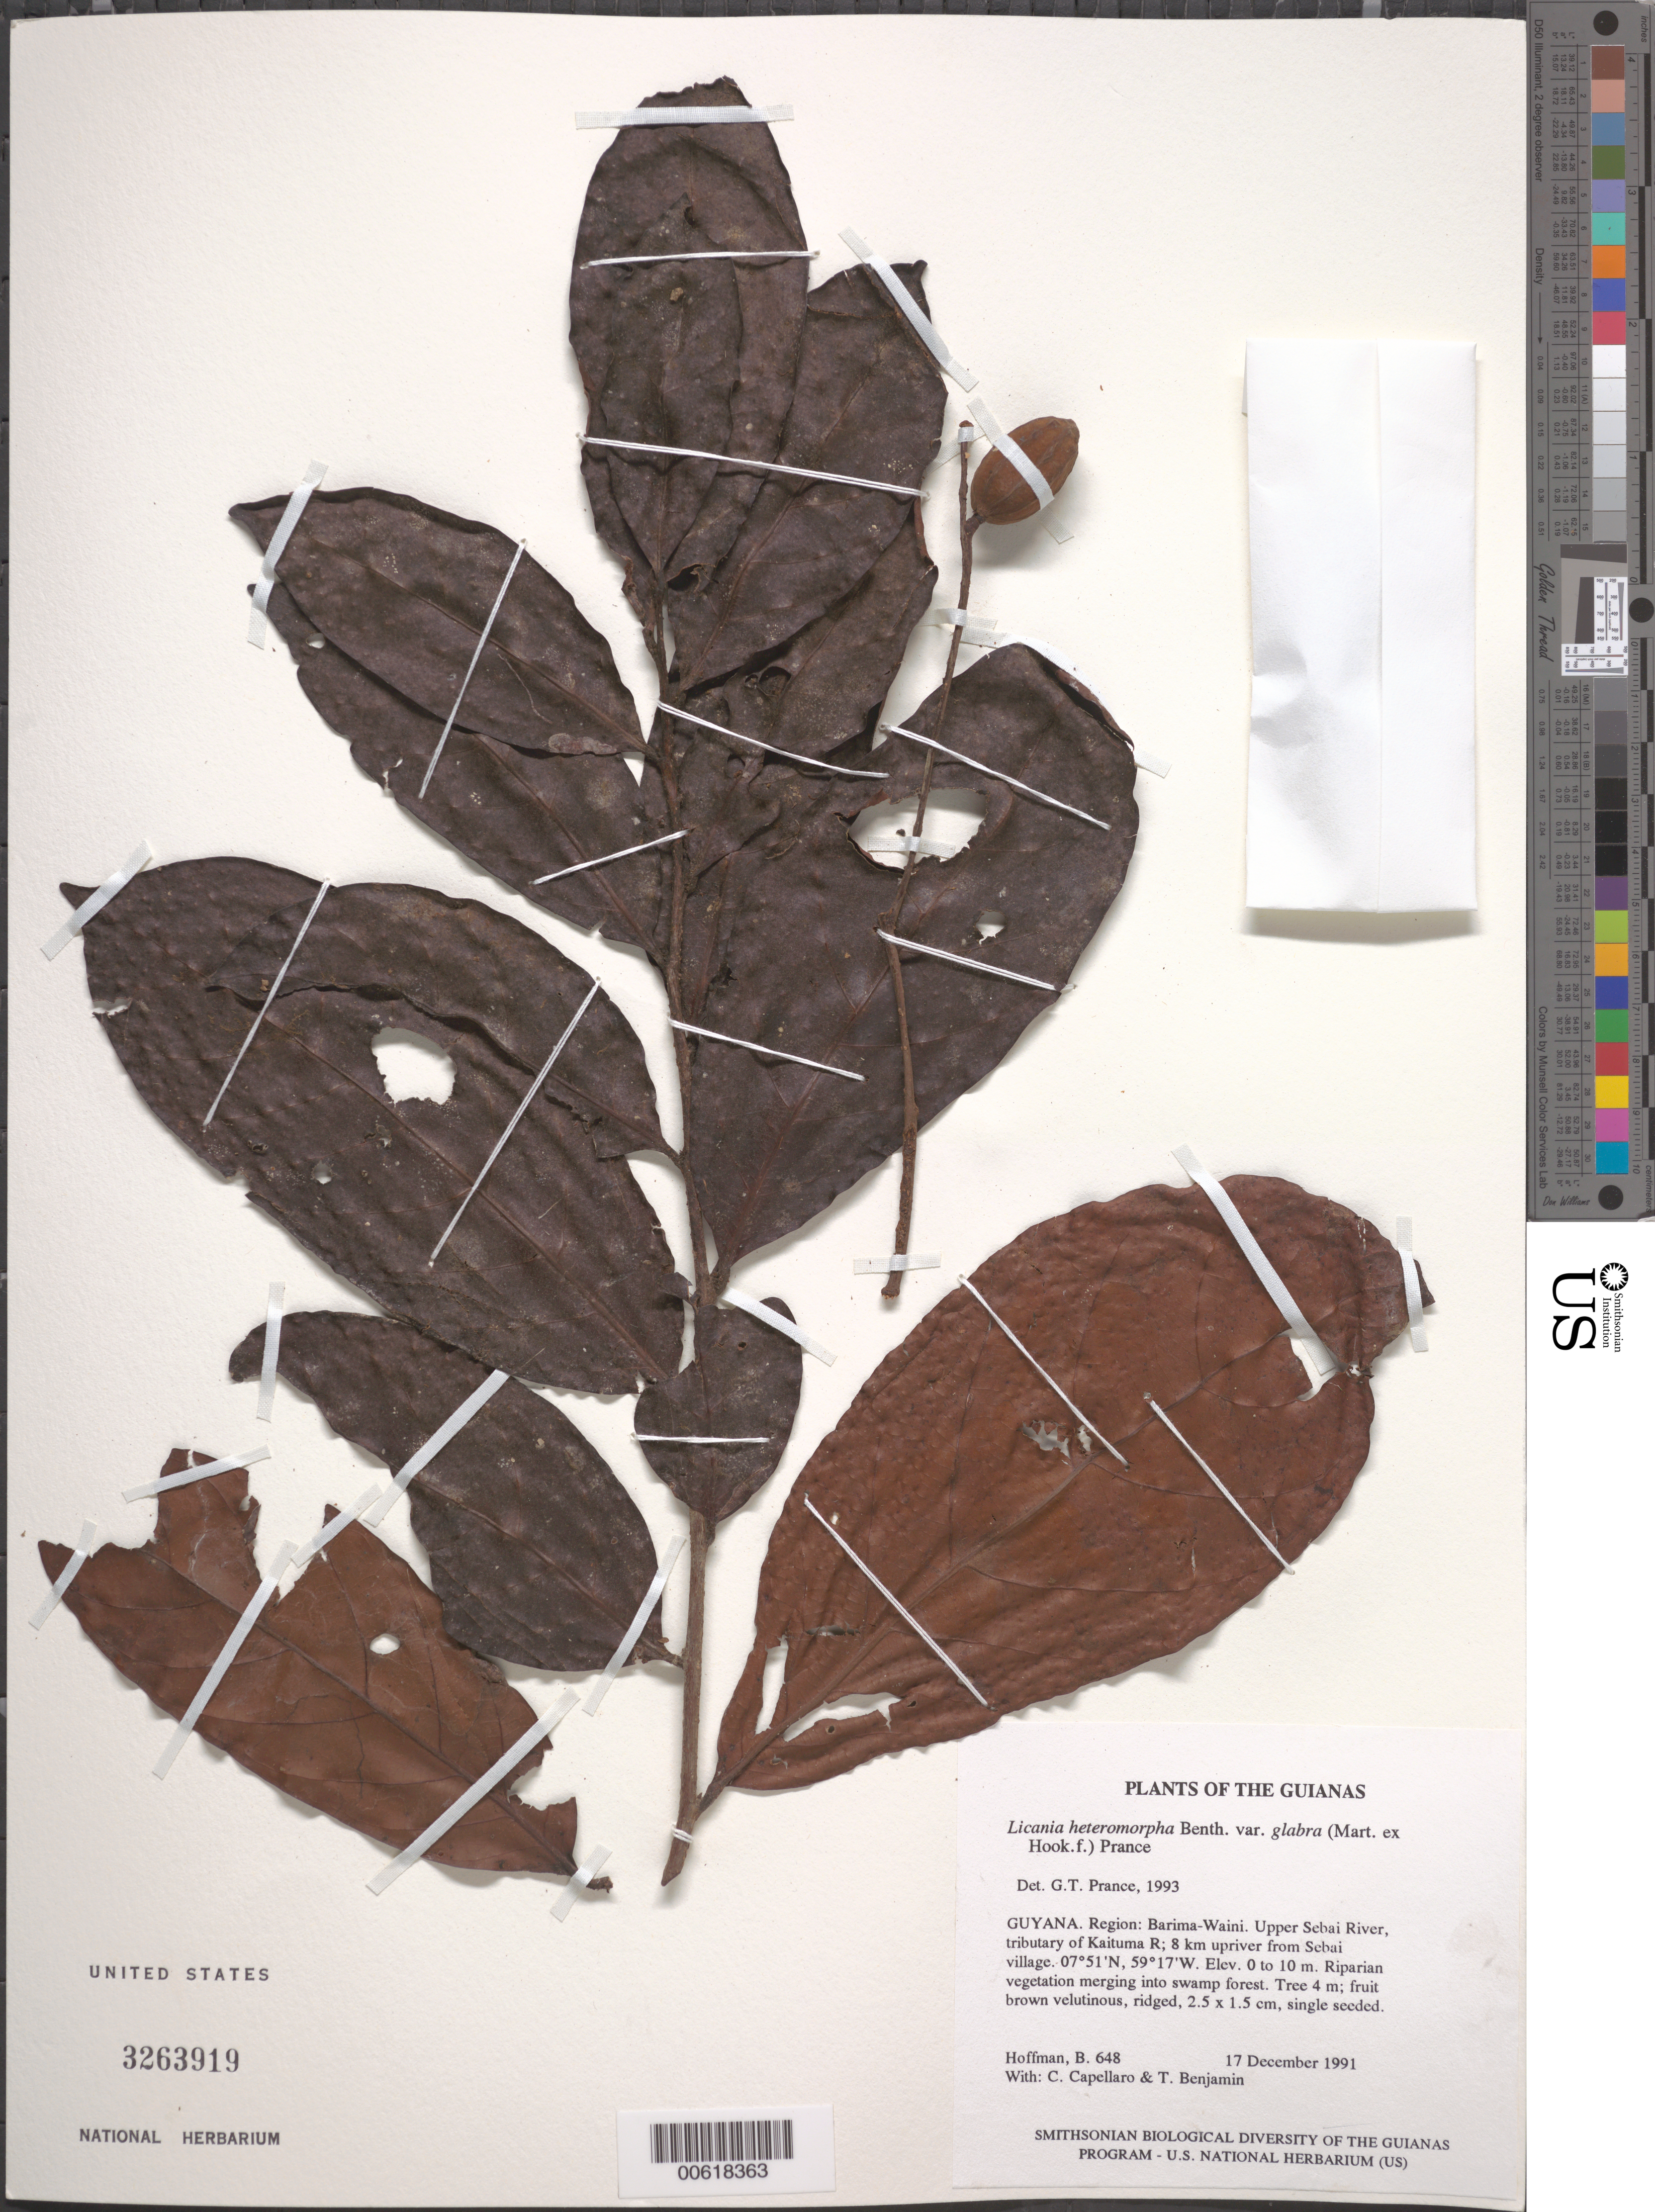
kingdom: Plantae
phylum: Tracheophyta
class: Magnoliopsida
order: Malpighiales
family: Chrysobalanaceae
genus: Hymenopus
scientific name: Hymenopus heteromorphus var. glabrus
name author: (Mart. ex Hook. f.) Sothers & Prance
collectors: B. Hoffman, C. Capellaro & T. Benjamin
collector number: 648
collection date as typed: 17 December 1991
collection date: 1991-12-17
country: Guyana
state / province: Barima-Waini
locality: Upper Sebai River; 8 km upriver from Sebai Village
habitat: Riparian vegetation merging into swamp forest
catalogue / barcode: US 3263919